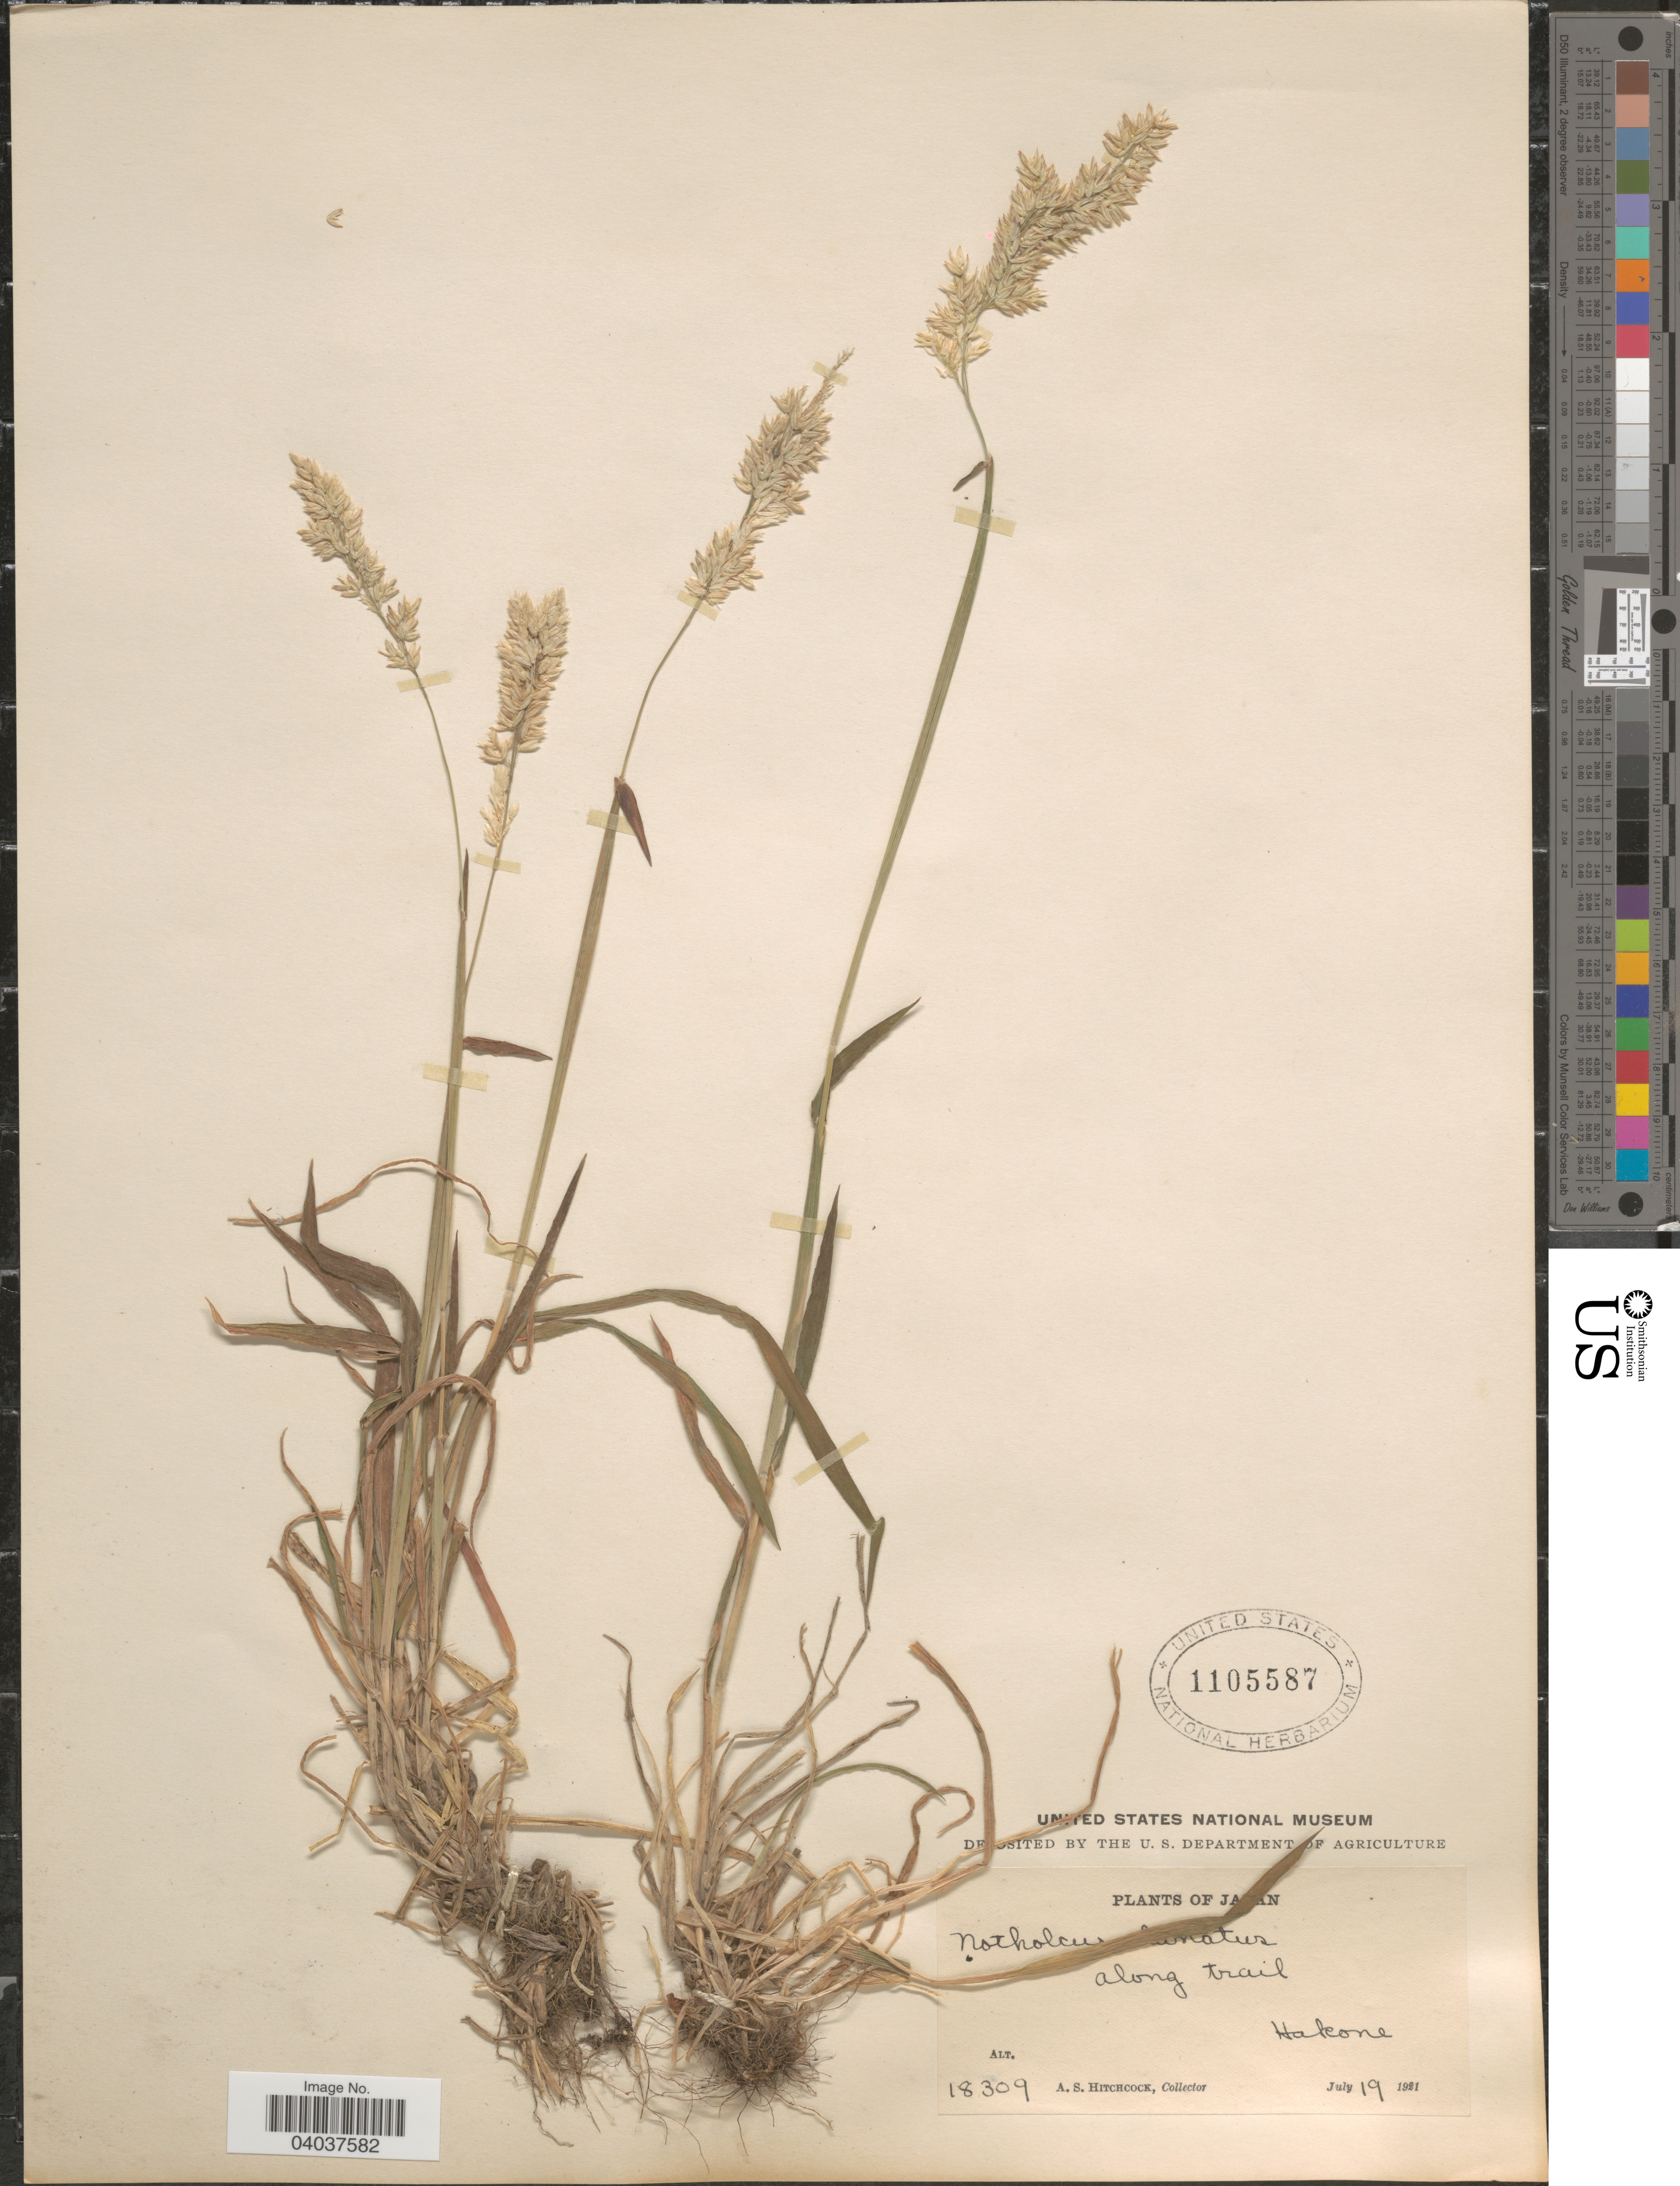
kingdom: Plantae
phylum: Tracheophyta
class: Liliopsida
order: Poales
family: Poaceae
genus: Holcus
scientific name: Holcus lanatus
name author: L.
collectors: A. S. Hitchcock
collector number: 18309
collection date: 1921-07-19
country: Japan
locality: Along trail. Hakone.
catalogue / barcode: US 1105587